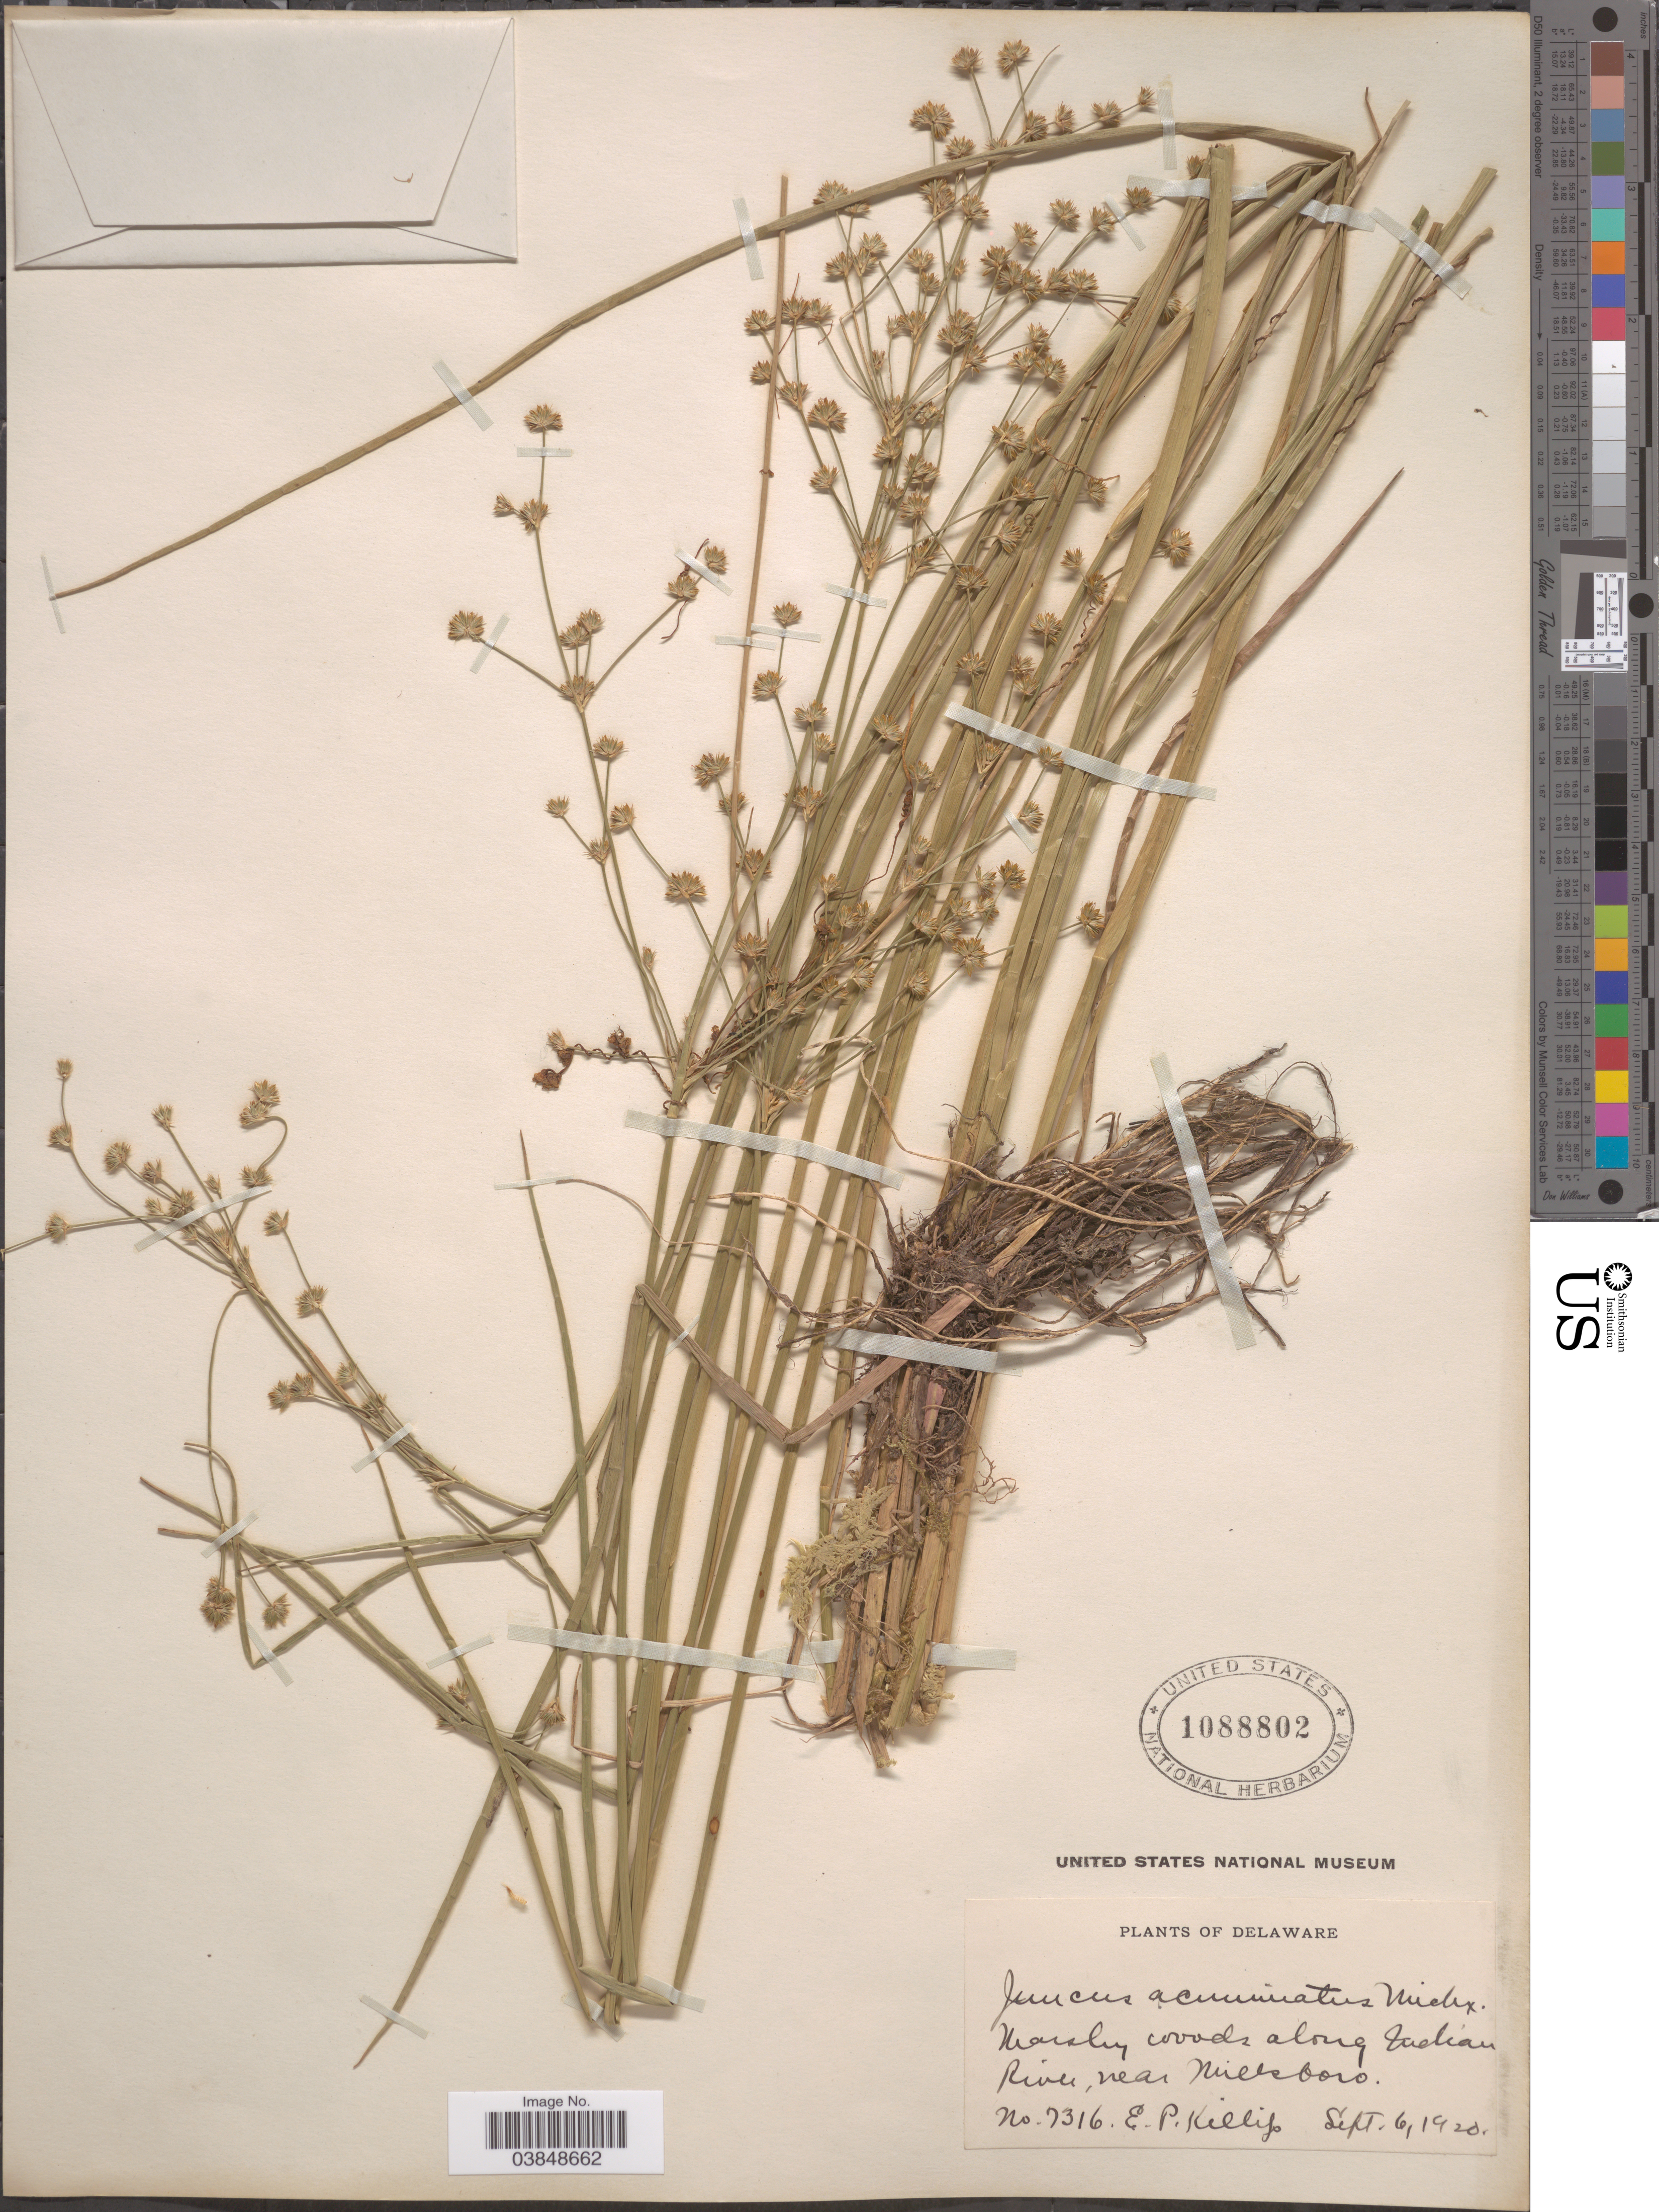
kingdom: Plantae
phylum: Tracheophyta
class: Liliopsida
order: Poales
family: Juncaceae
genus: Juncus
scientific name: Juncus acuminatus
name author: Michx.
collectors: E. P. Killip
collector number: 7316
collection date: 1920-09-06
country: United States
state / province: Delaware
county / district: Sussex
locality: Along Indian River, near Millsboro.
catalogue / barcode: US 1088802